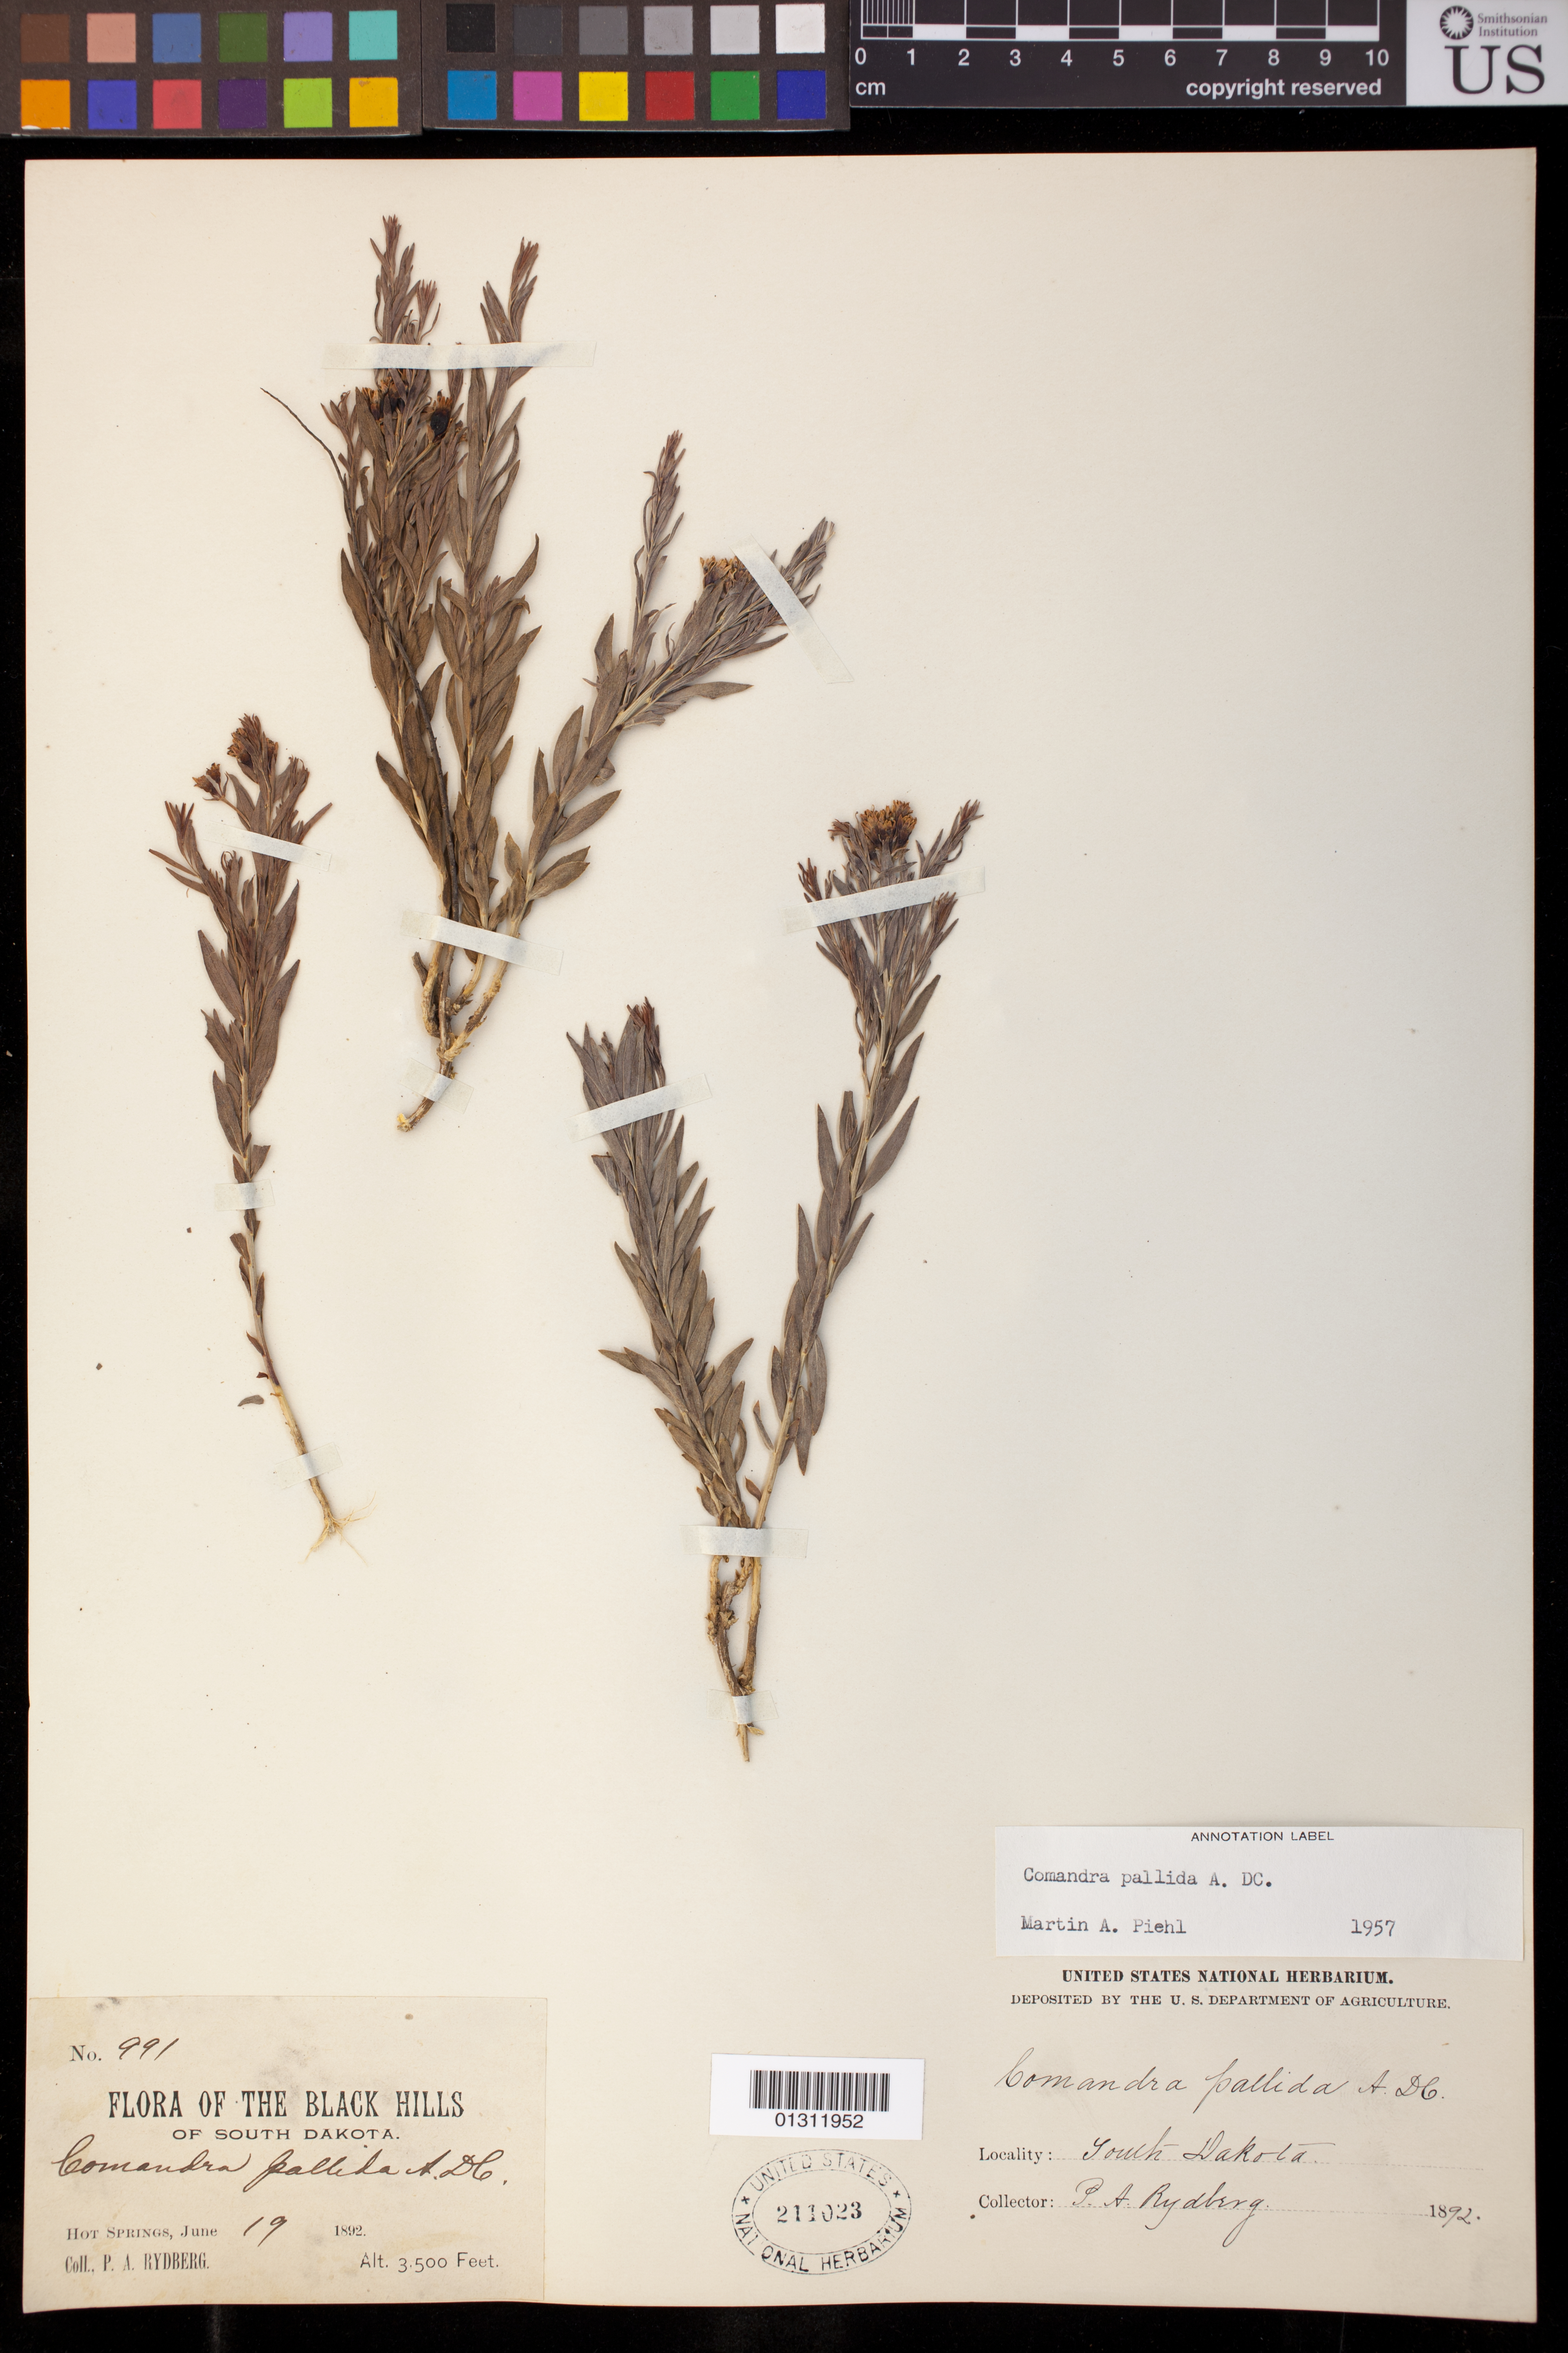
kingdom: Plantae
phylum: Tracheophyta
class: Magnoliopsida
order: Santalales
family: Comandraceae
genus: Comandra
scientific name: Comandra pallida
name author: A. DC.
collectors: P. A. Rydberg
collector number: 991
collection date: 1892-06-19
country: United States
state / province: South Dakota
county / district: Fall River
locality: Hot Springs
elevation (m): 1067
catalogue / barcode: US 211023